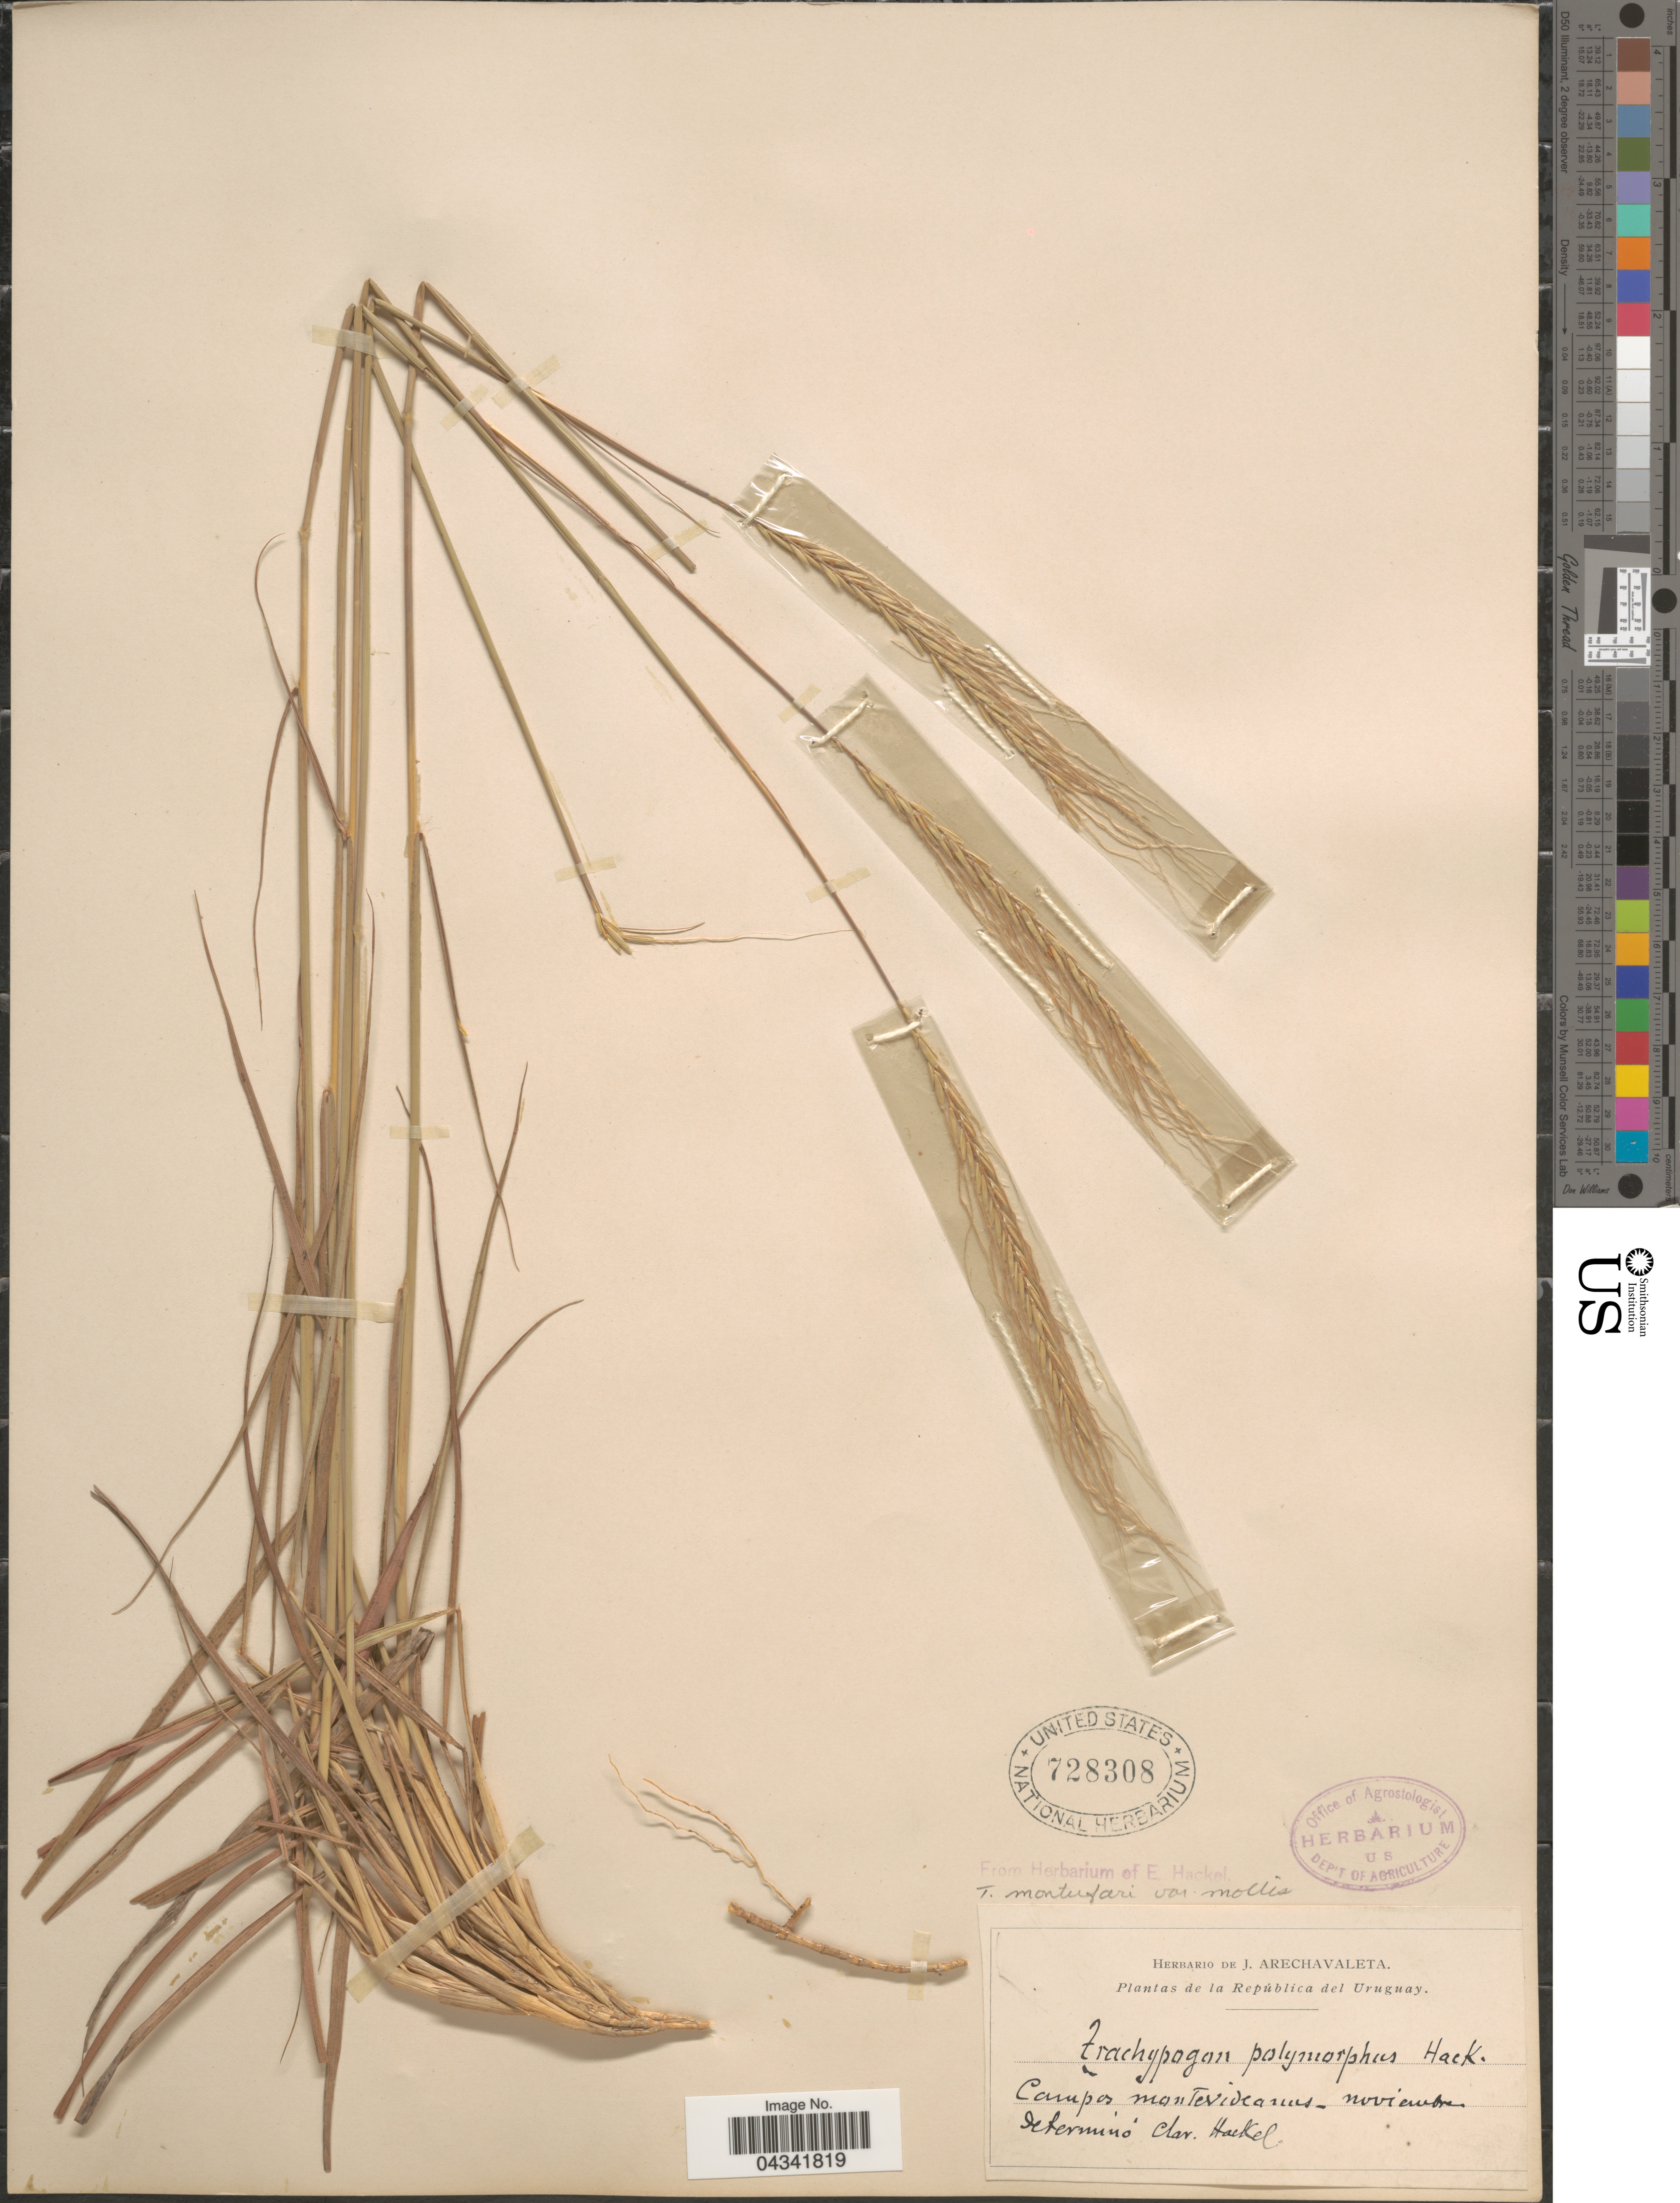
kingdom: Plantae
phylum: Tracheophyta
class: Liliopsida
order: Poales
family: Poaceae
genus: Trachypogon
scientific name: Trachypogon spicatus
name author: (L. f.) Kuntze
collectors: ex herb. de J. Arechavaleta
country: Uruguay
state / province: Montevideo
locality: República del Uruguay. Campos montevideanus.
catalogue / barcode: US 728308